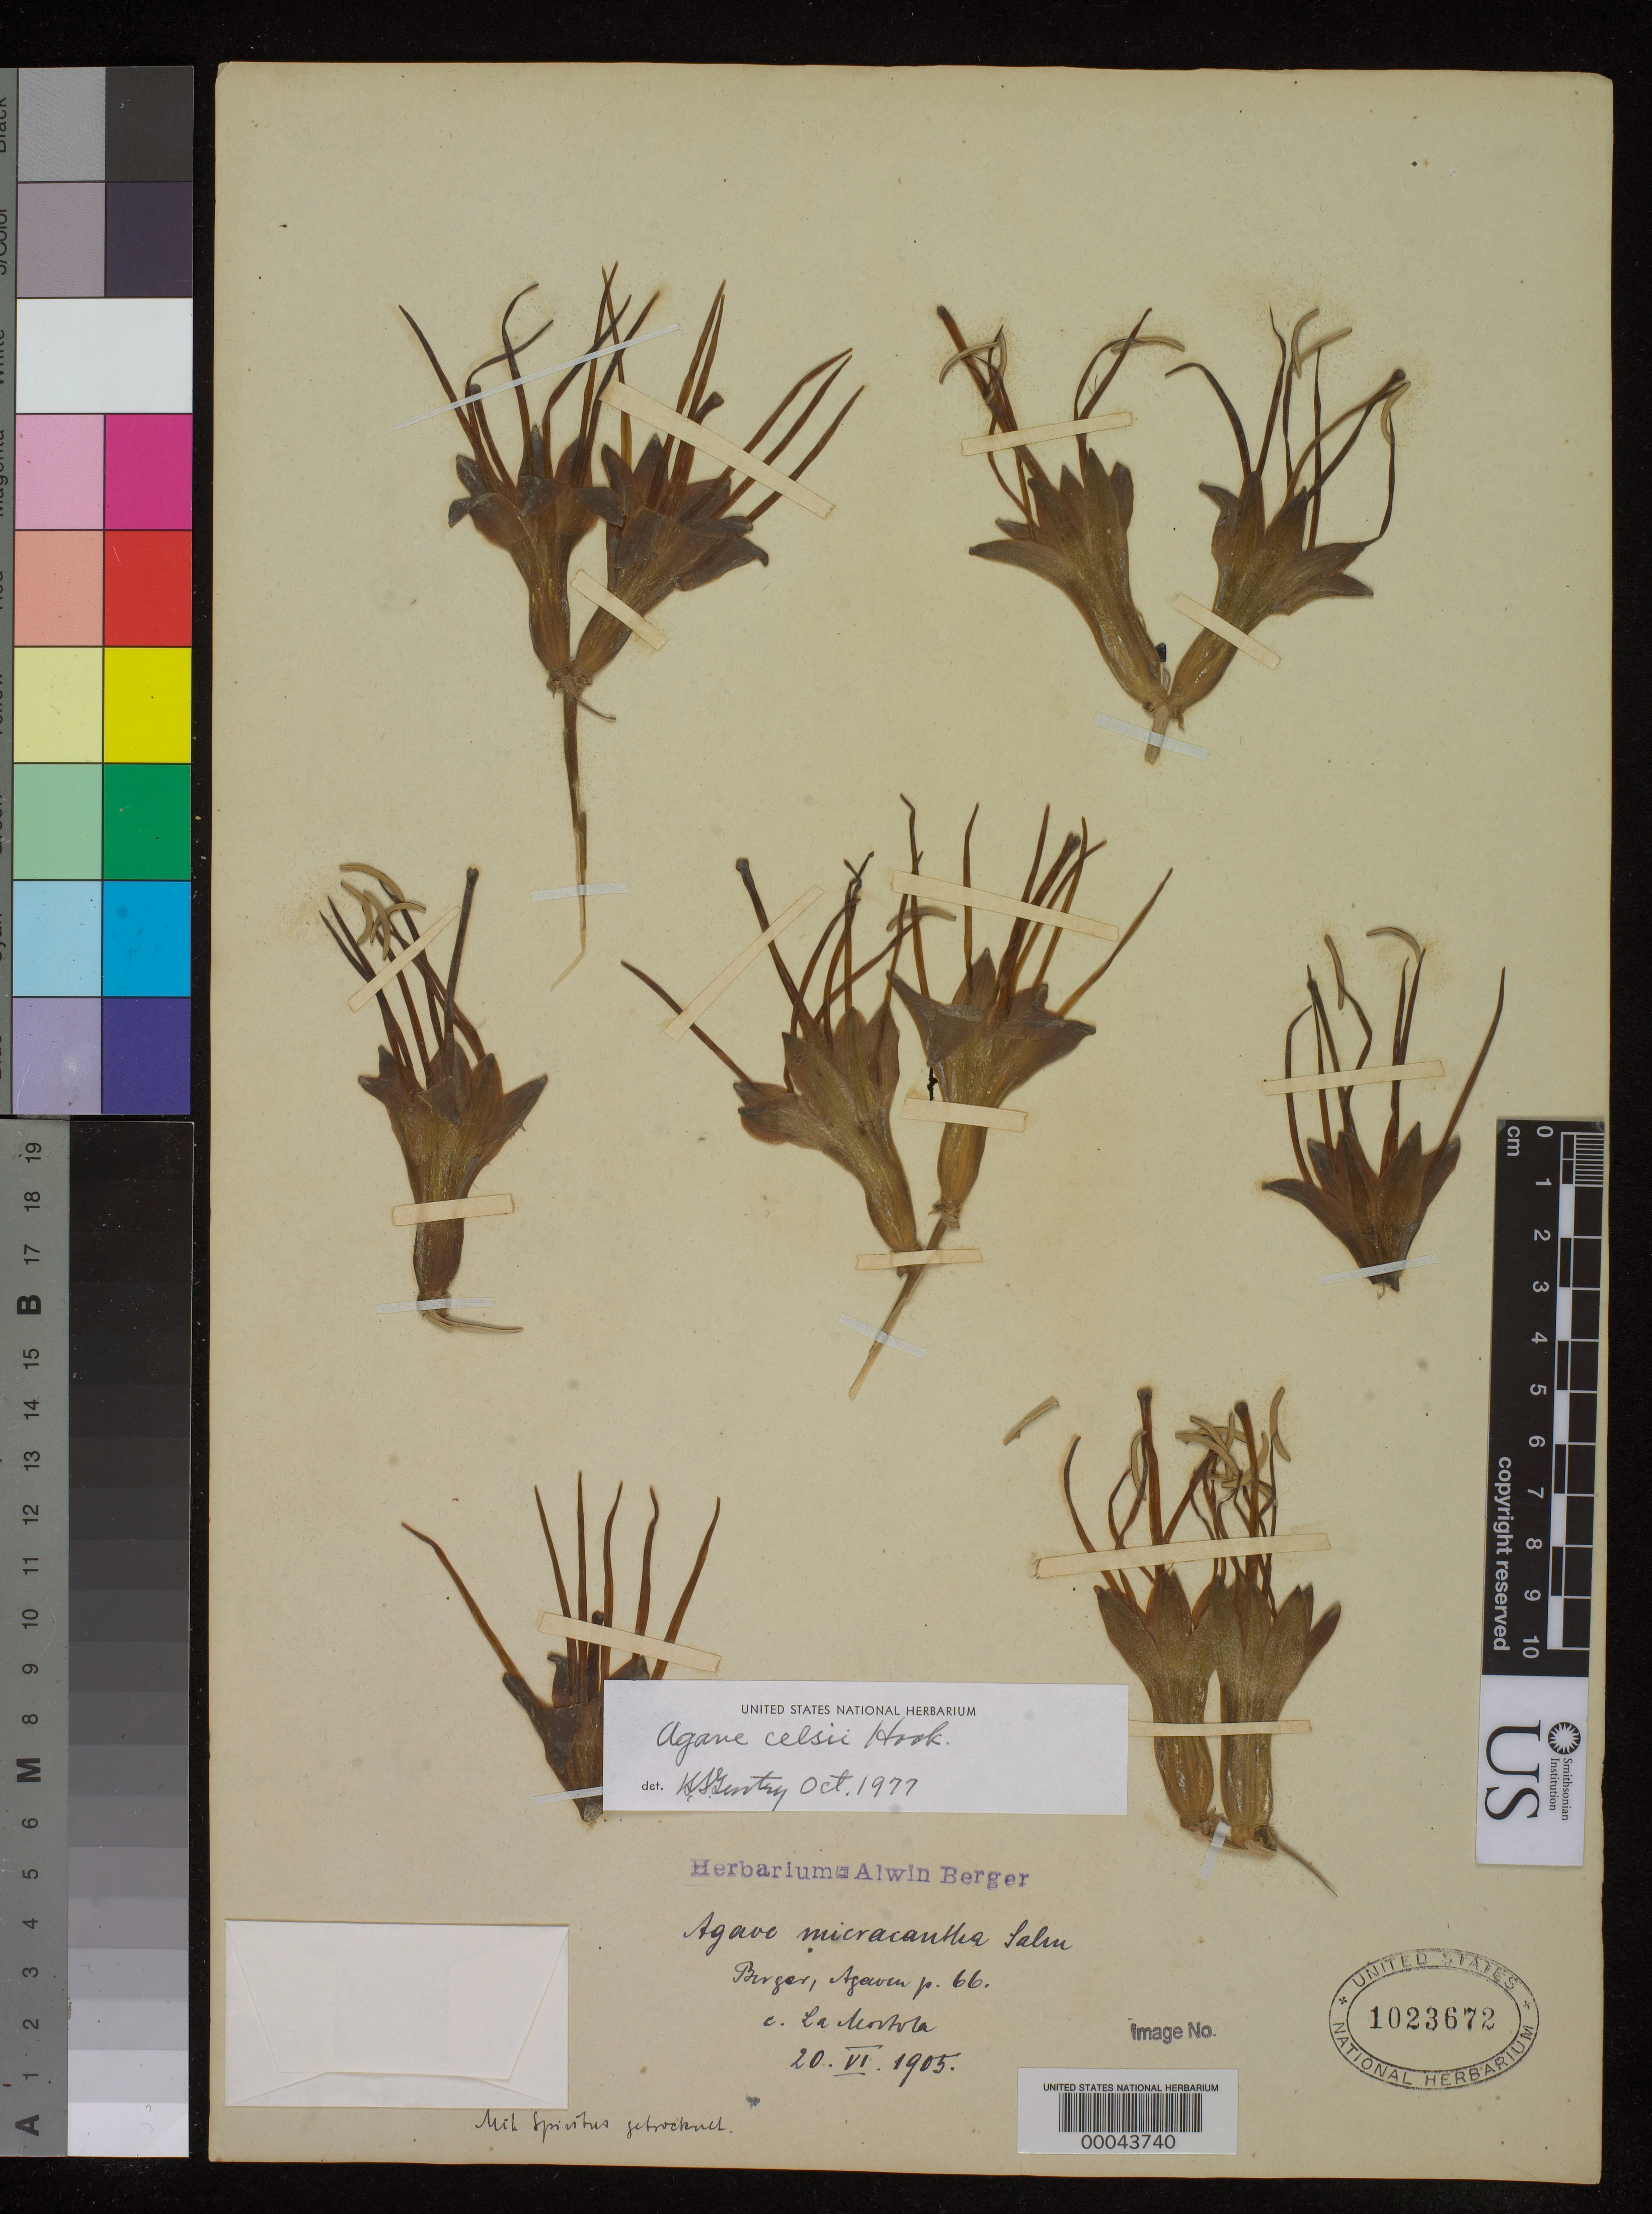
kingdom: Plantae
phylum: Tracheophyta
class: Liliopsida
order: Asparagales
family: Asparagaceae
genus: Agave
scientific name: Agave celsii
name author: Hook.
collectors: ex herb. A. Berger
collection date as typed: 20 Apr 1905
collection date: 1905-04-20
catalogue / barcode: US 1023672